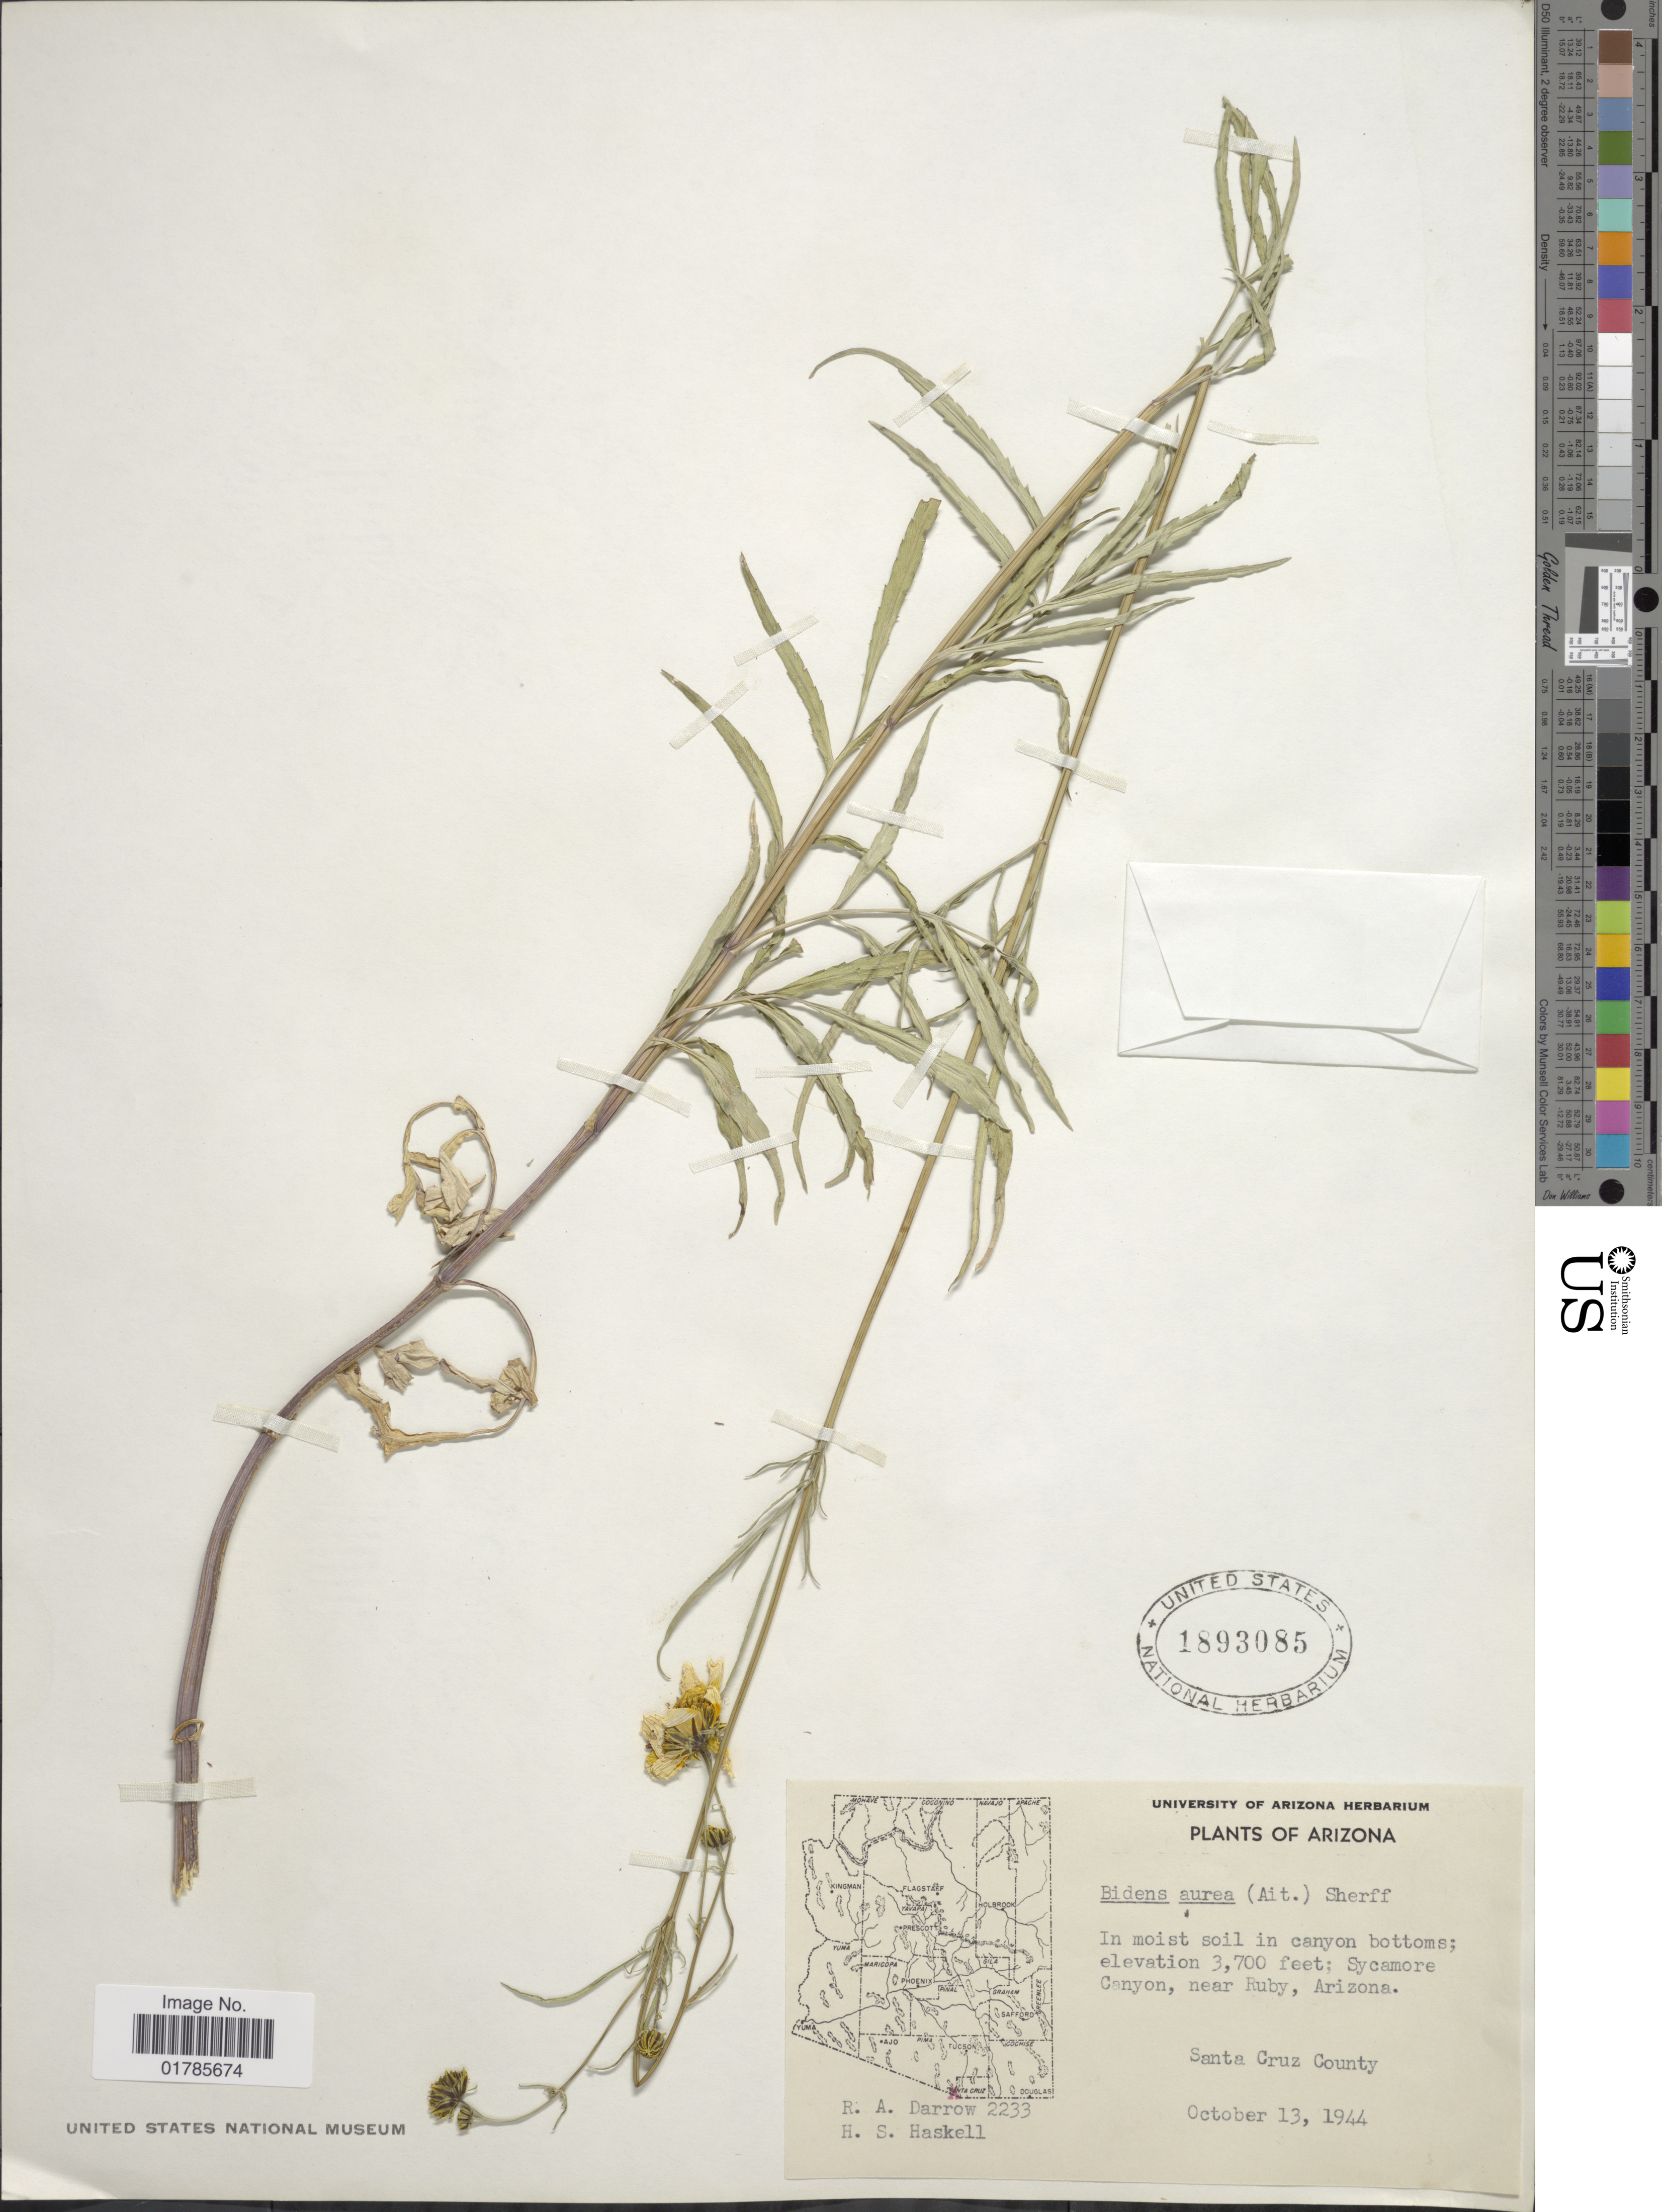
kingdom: Plantae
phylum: Tracheophyta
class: Magnoliopsida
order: Asterales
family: Asteraceae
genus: Bidens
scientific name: Bidens aurea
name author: (Aiton) Sherff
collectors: R. A. Darrow & H. Haskell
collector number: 2233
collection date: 1944-10-13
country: United States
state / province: Arizona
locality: Sycamore Canyon, near Ruby, Santa Cruz County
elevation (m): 1128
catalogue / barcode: US 1893085